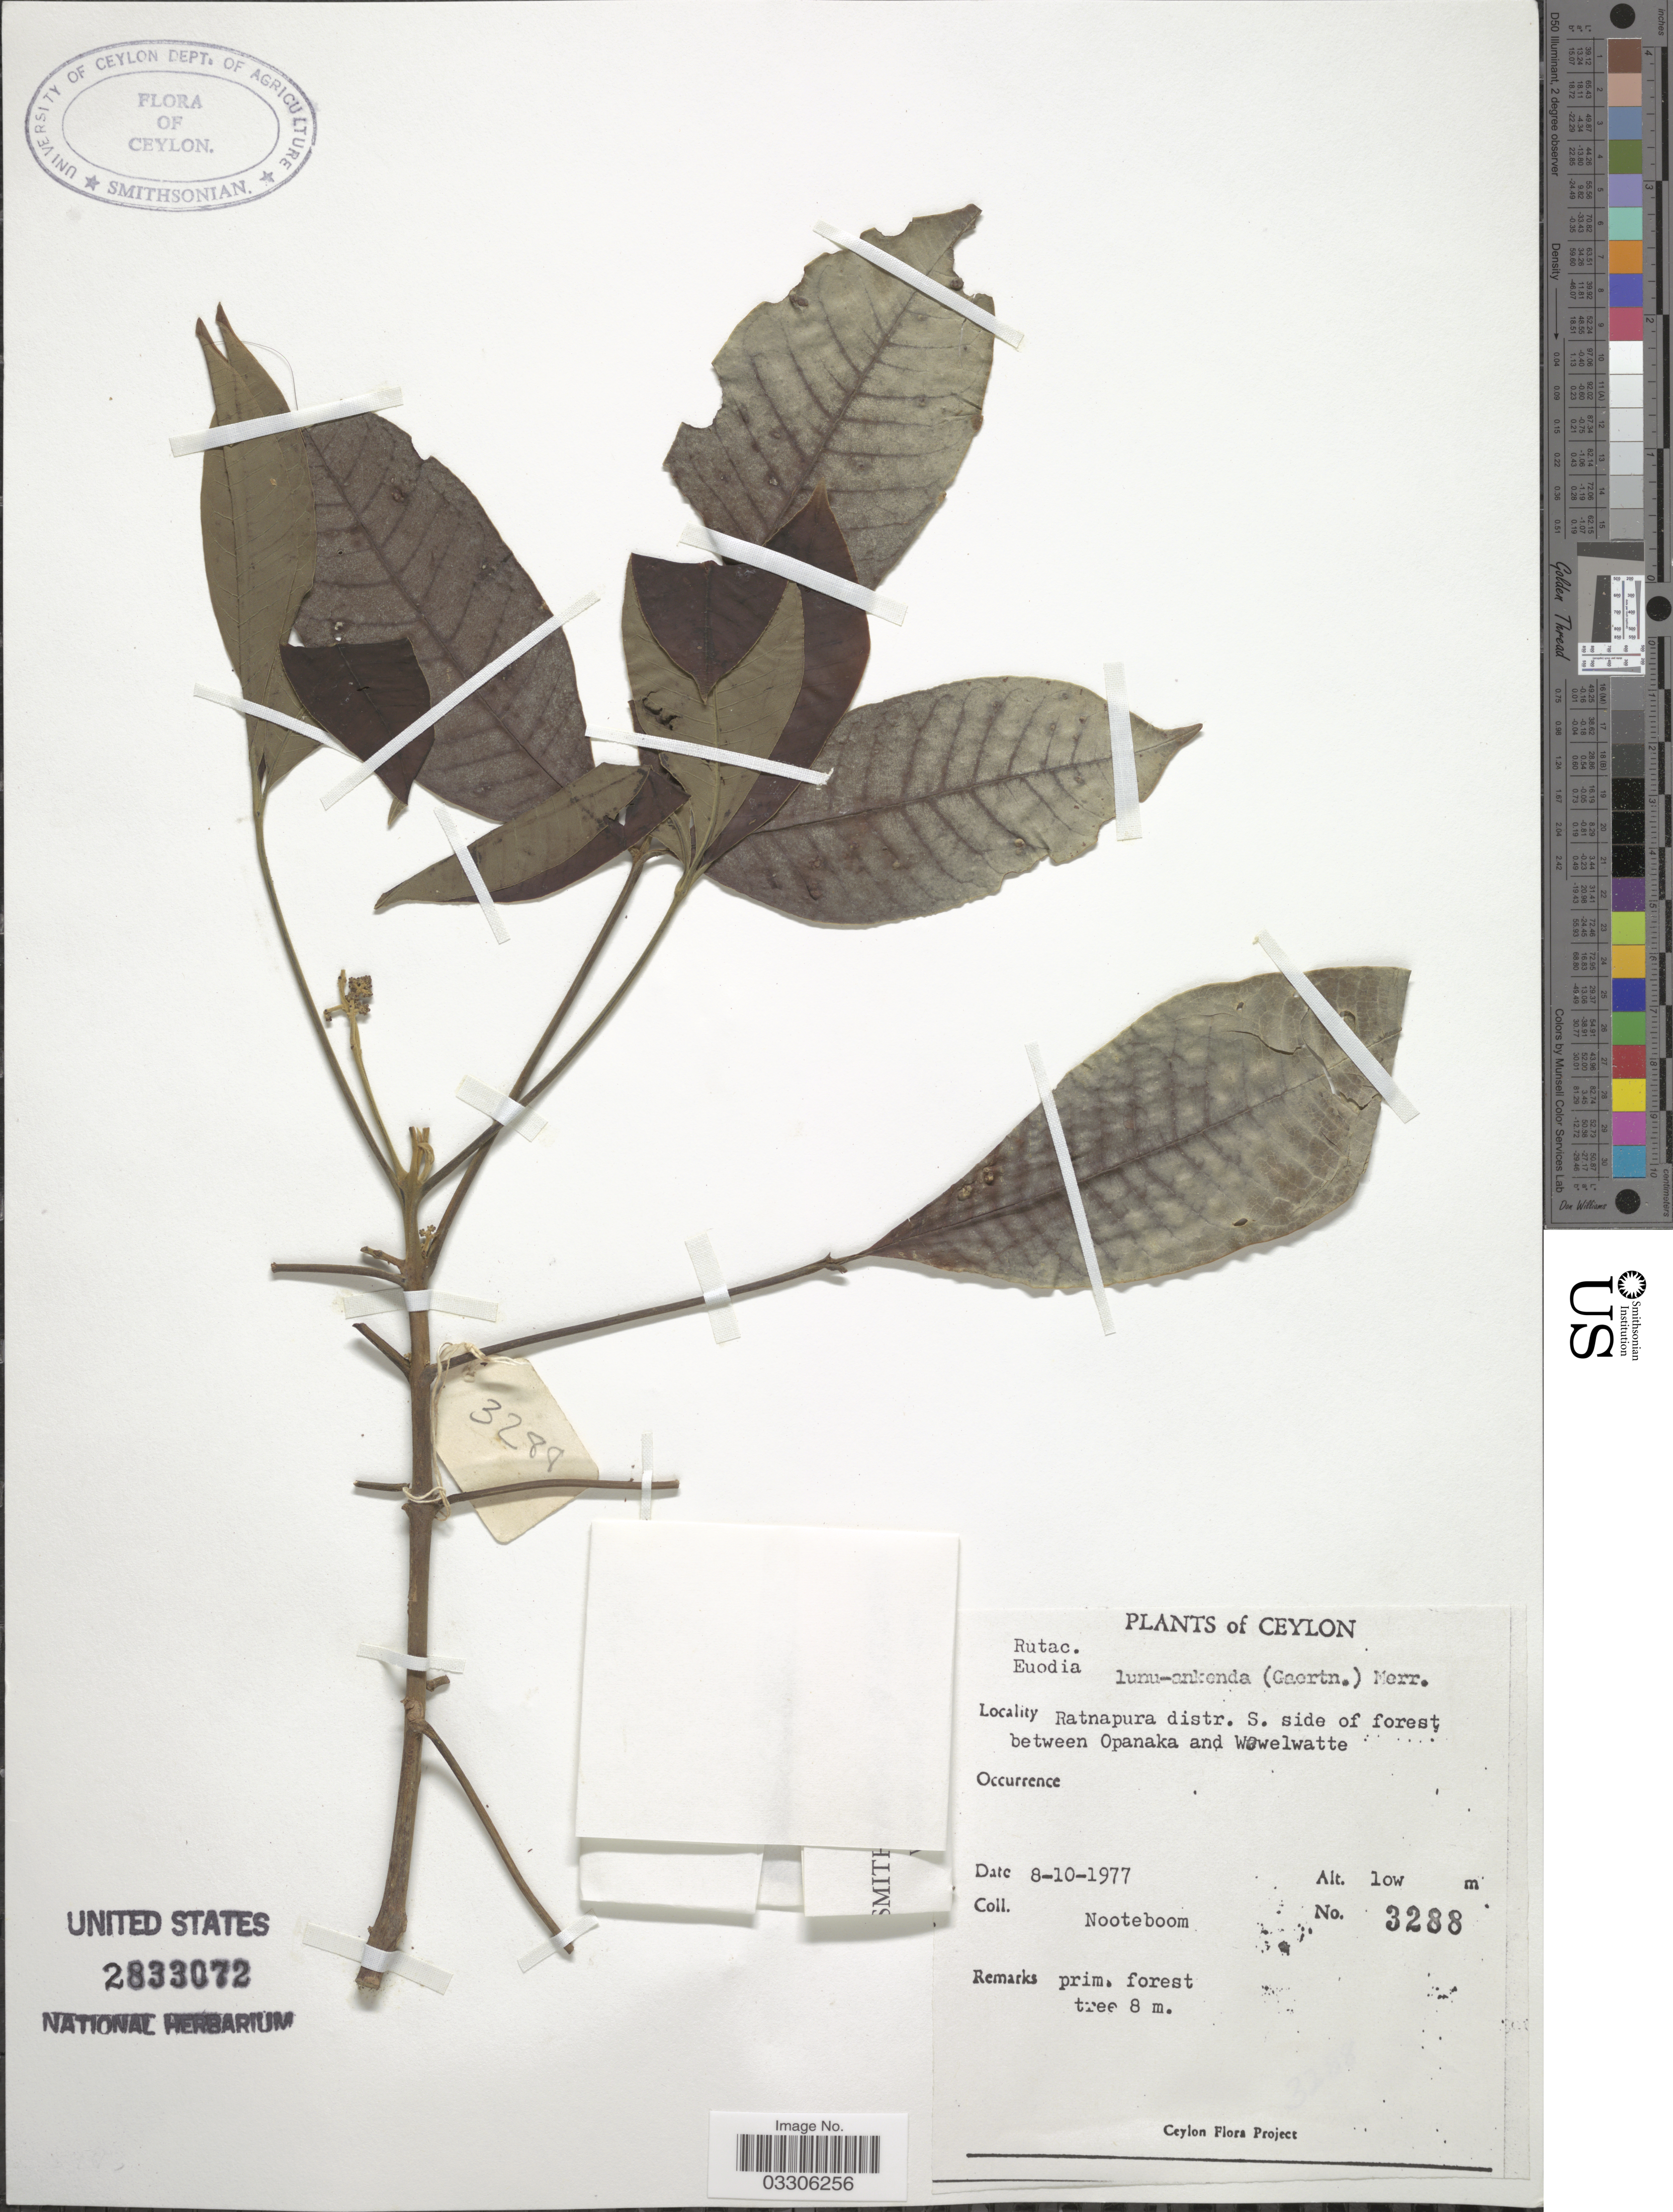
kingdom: Plantae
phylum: Tracheophyta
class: Magnoliopsida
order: Sapindales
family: Rutaceae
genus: Melicope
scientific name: Melicope lunu-ankenda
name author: (Gaertn.) T.G. Hartley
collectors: Nooteboom, --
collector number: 3288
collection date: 1977-10-08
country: Sri Lanka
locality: Ceylon. Ratnapura distr. S. side of forest between Opanaka and Wewelwatte.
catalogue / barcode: US 2833072